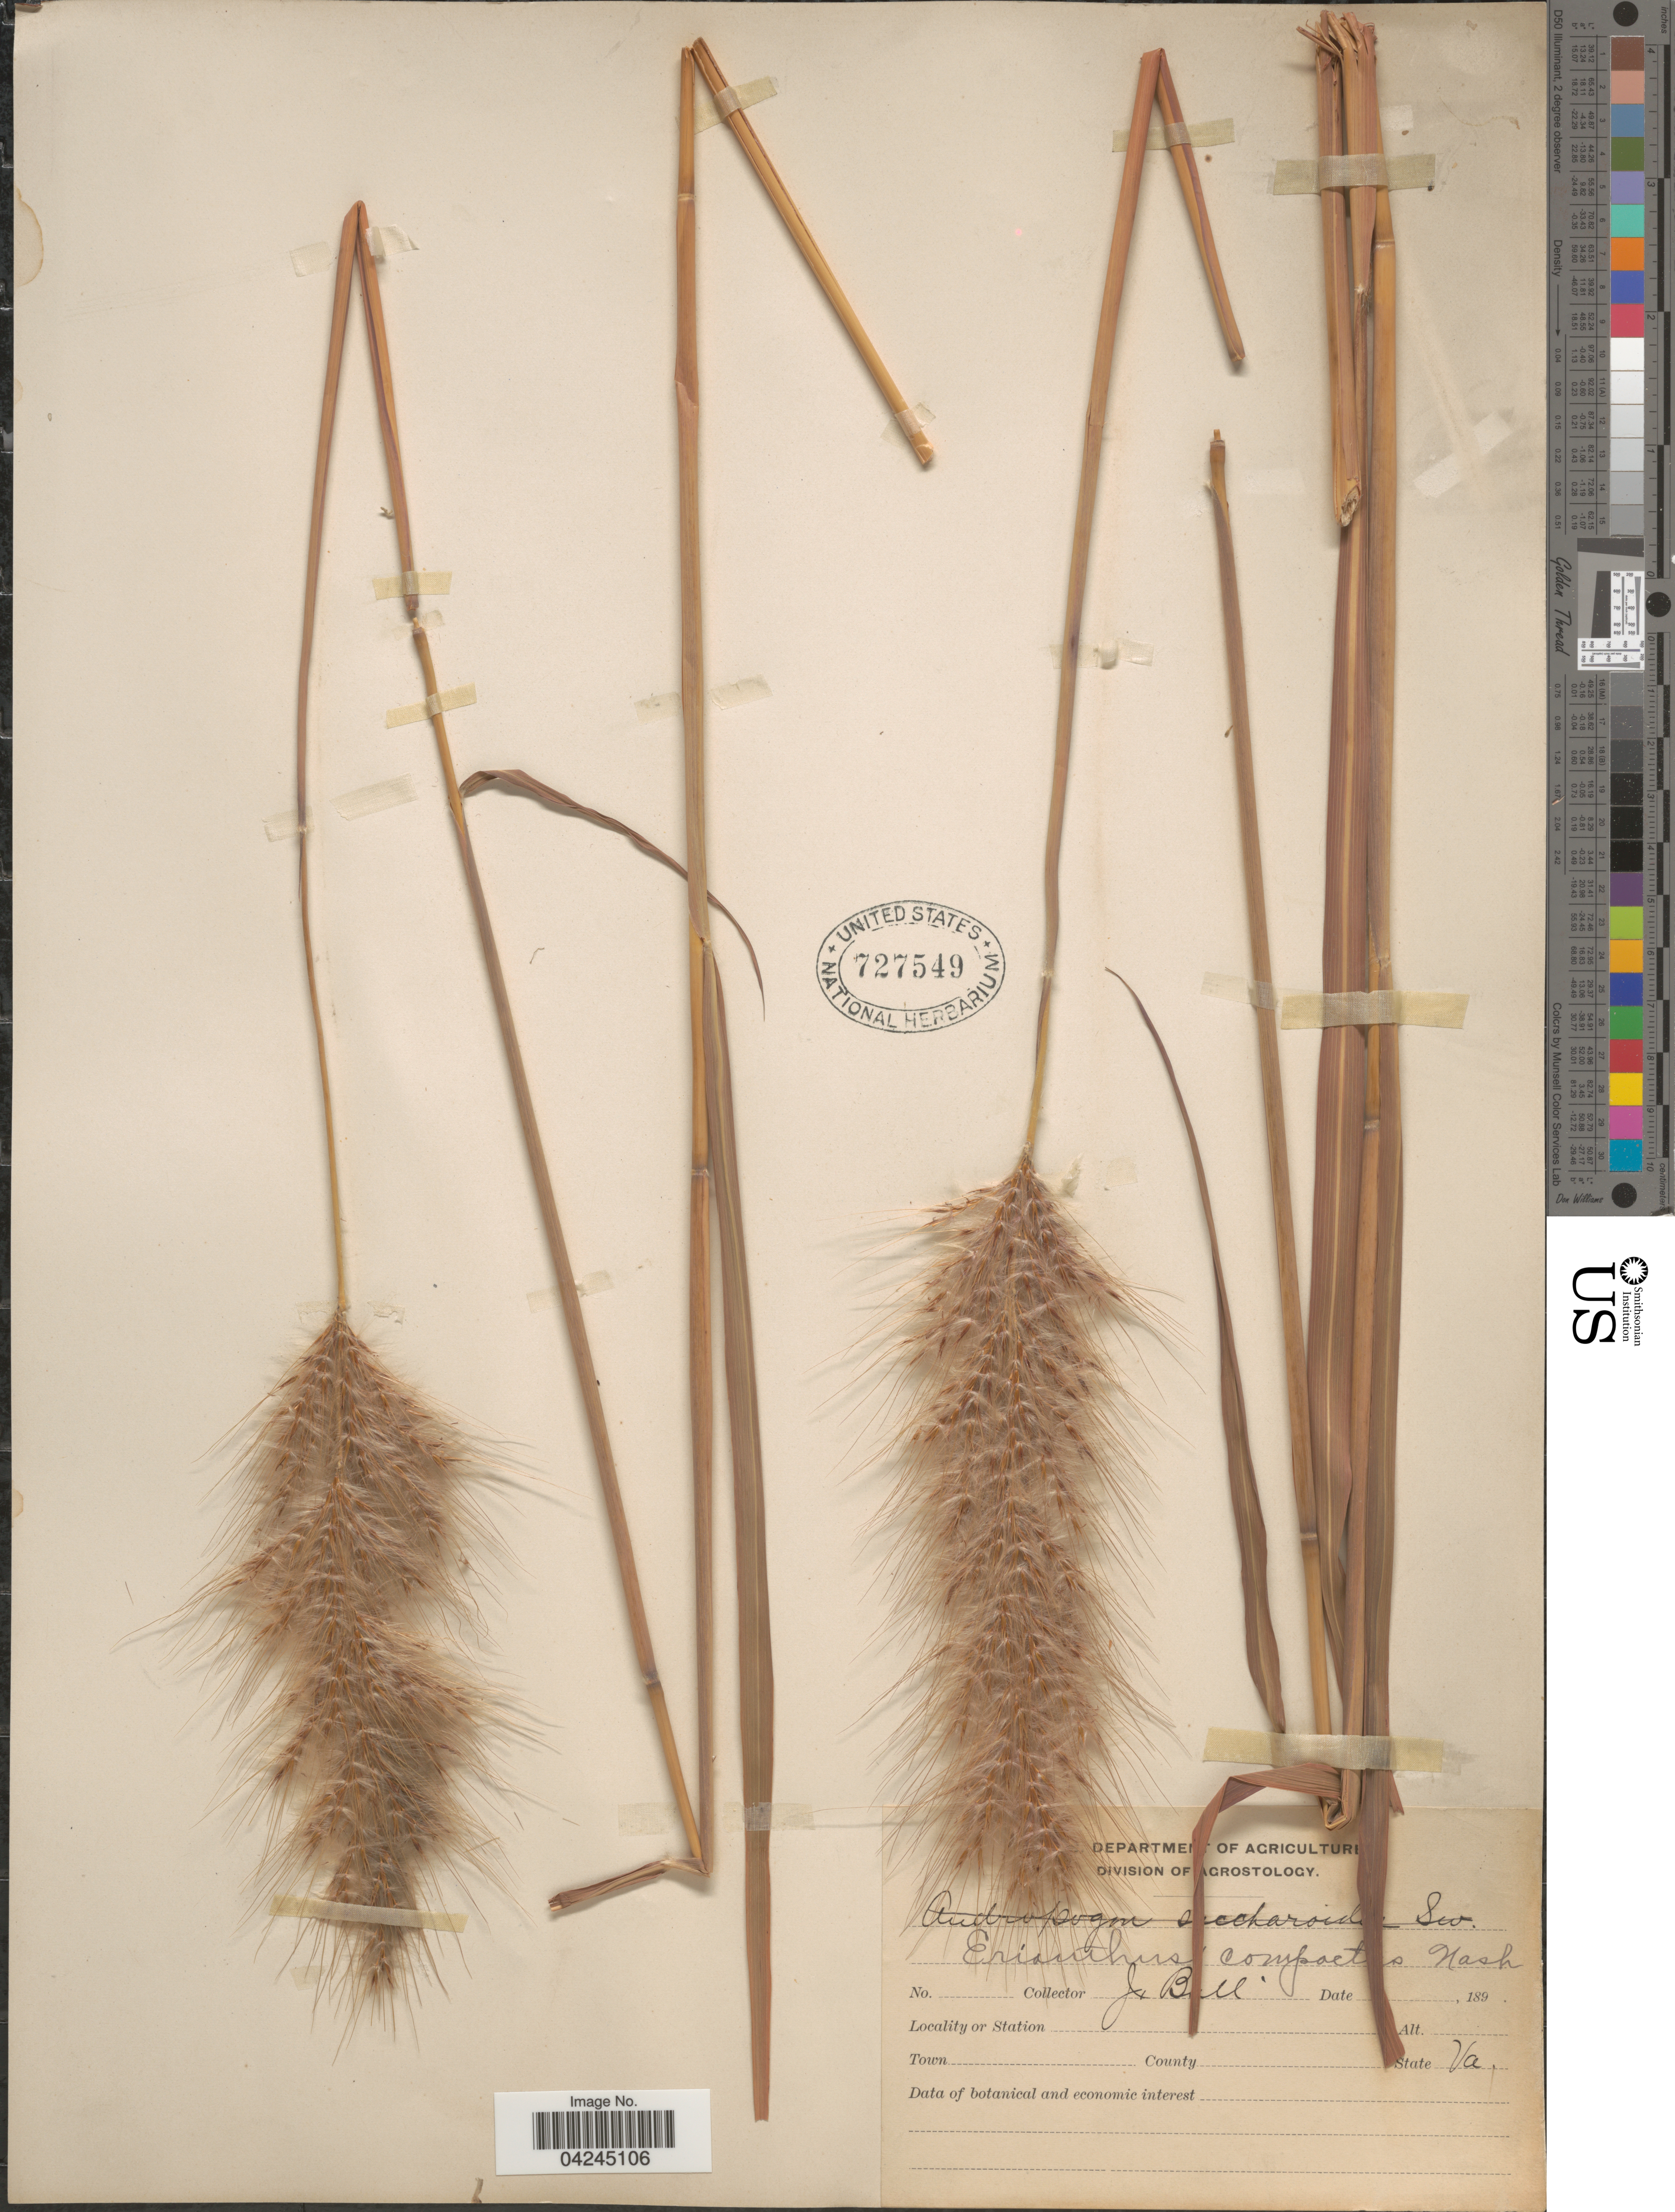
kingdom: Plantae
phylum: Tracheophyta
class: Liliopsida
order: Poales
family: Poaceae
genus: Erianthus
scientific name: Erianthus giganteus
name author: (Walter) P. Beauv.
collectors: J. Ball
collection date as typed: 189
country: United States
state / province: Virginia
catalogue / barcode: US 727549